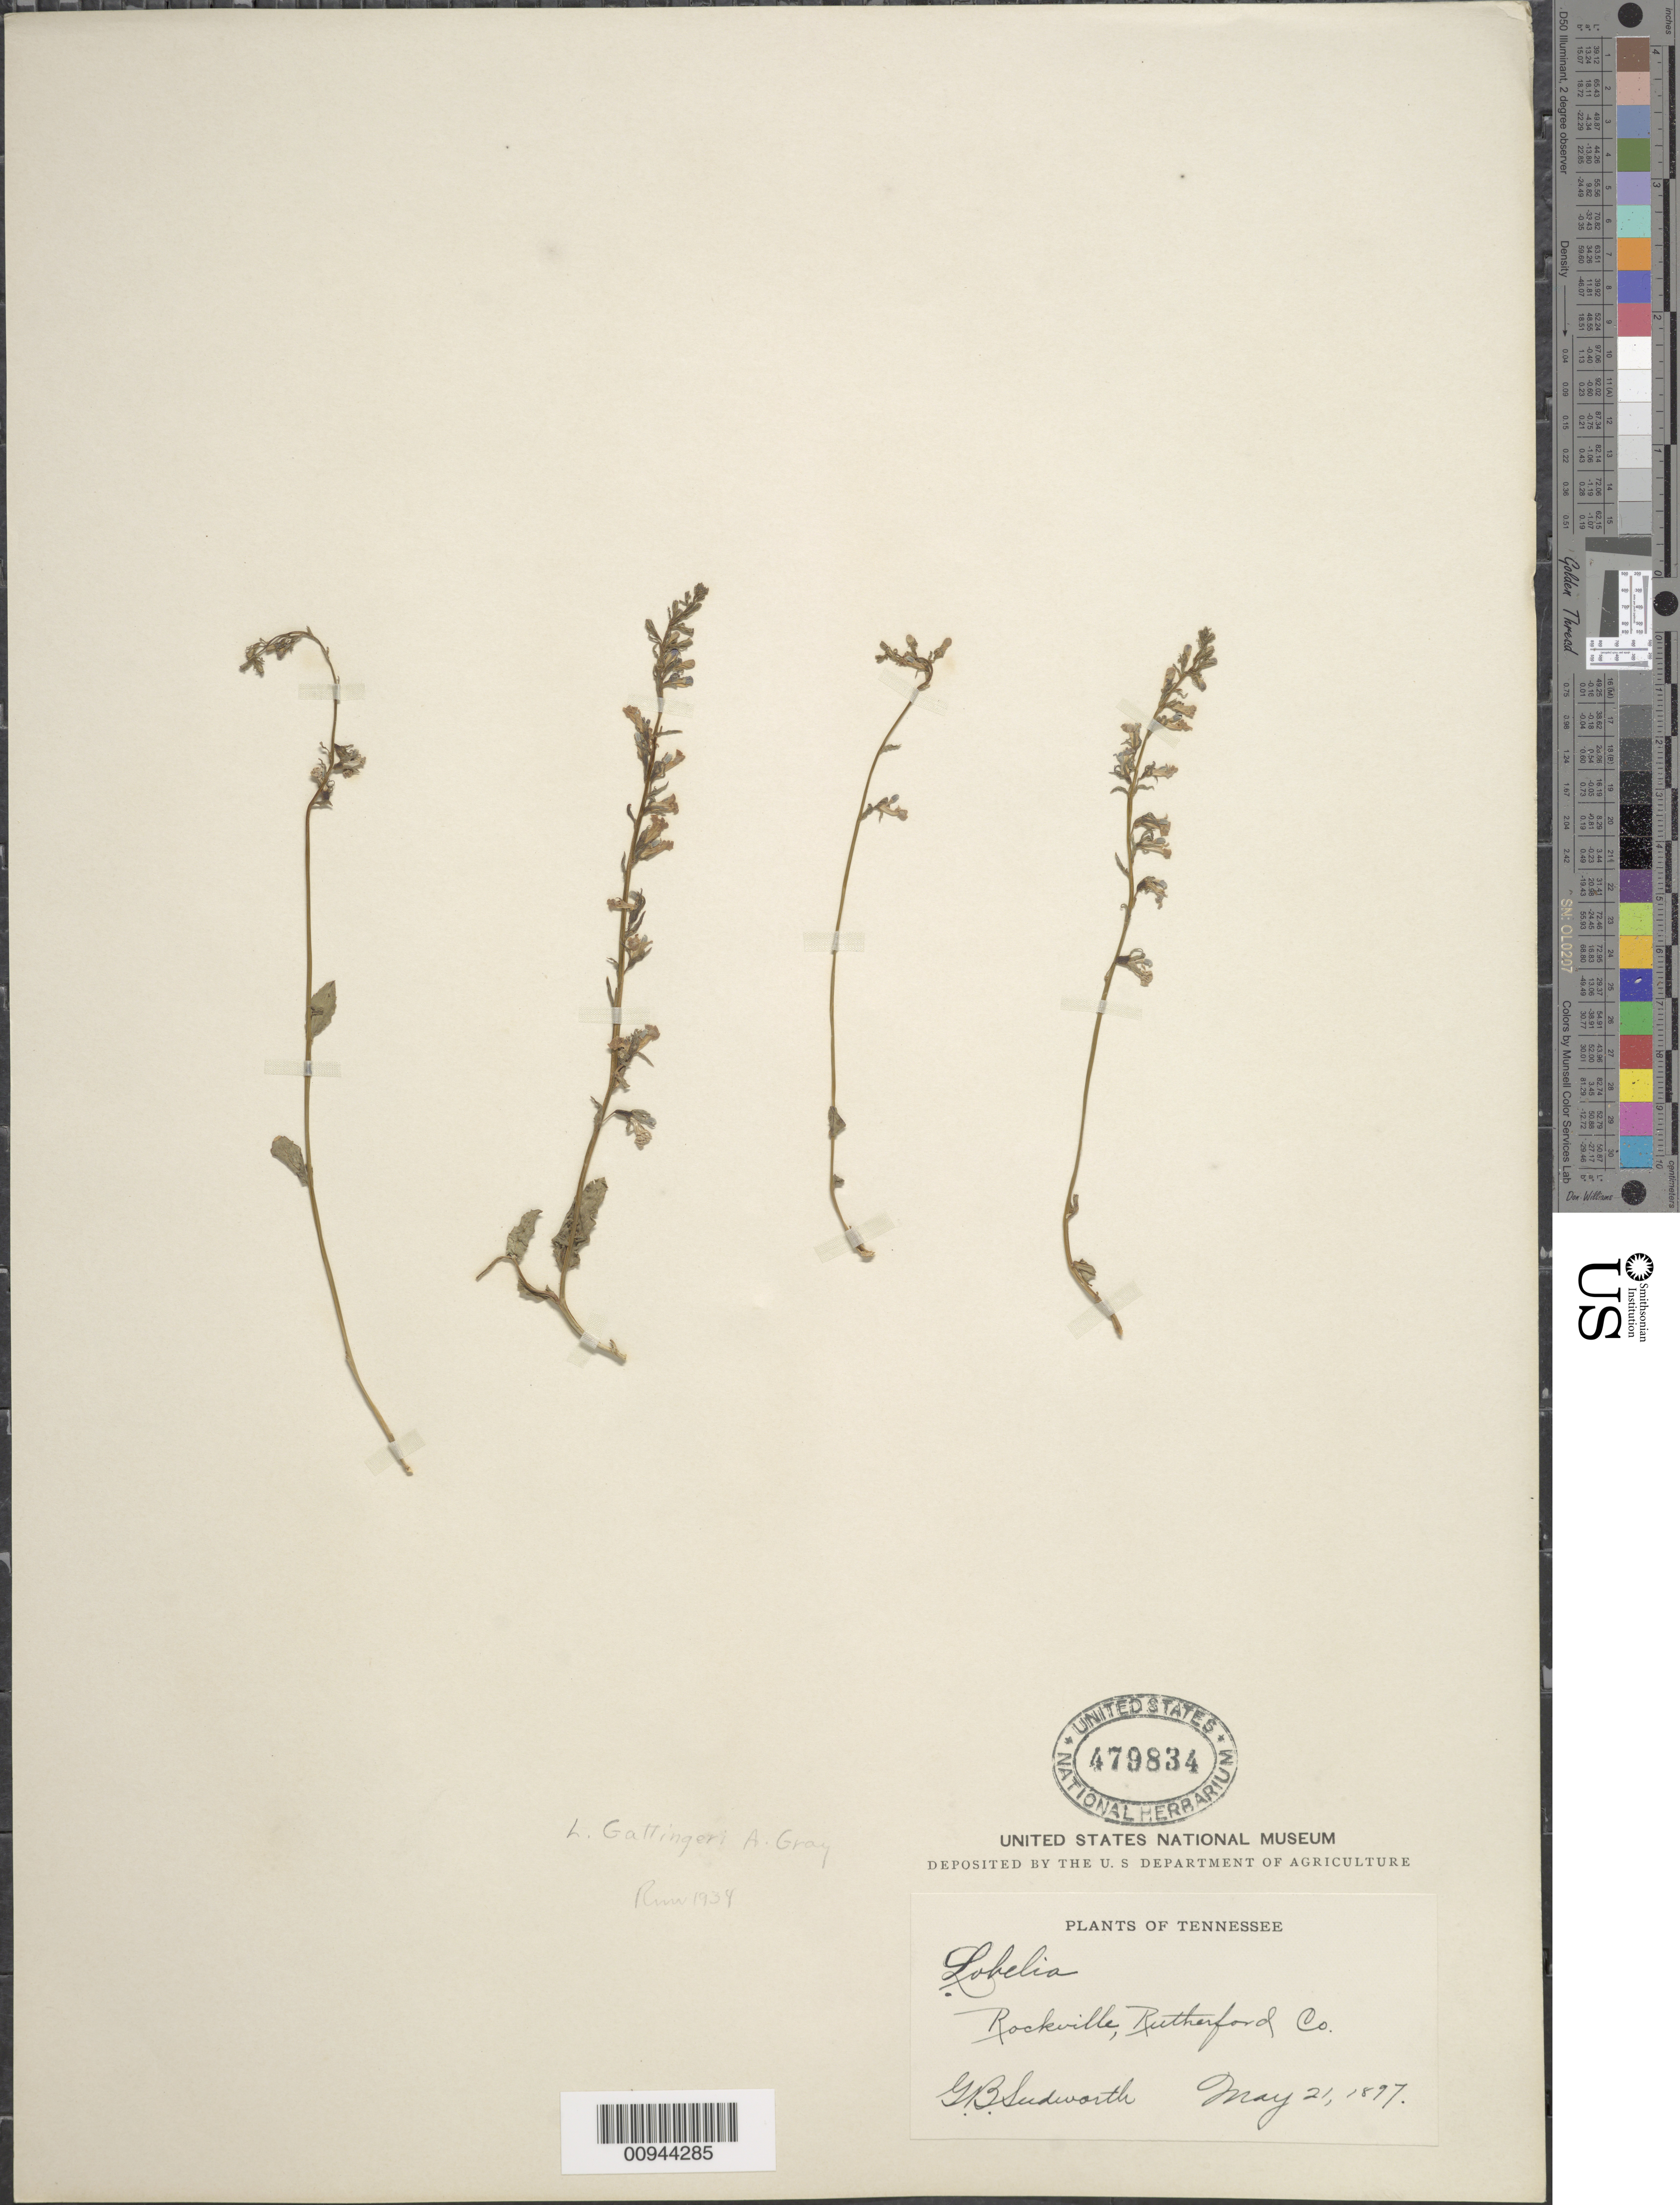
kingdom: Plantae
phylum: Tracheophyta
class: Magnoliopsida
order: Asterales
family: Campanulaceae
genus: Lobelia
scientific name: Lobelia gattingeri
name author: A. Gray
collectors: G. B. Sudworth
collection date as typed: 21 May 1897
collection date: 1897-05-21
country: United States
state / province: Tennessee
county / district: Rutherford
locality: Rockville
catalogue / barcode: US 479834